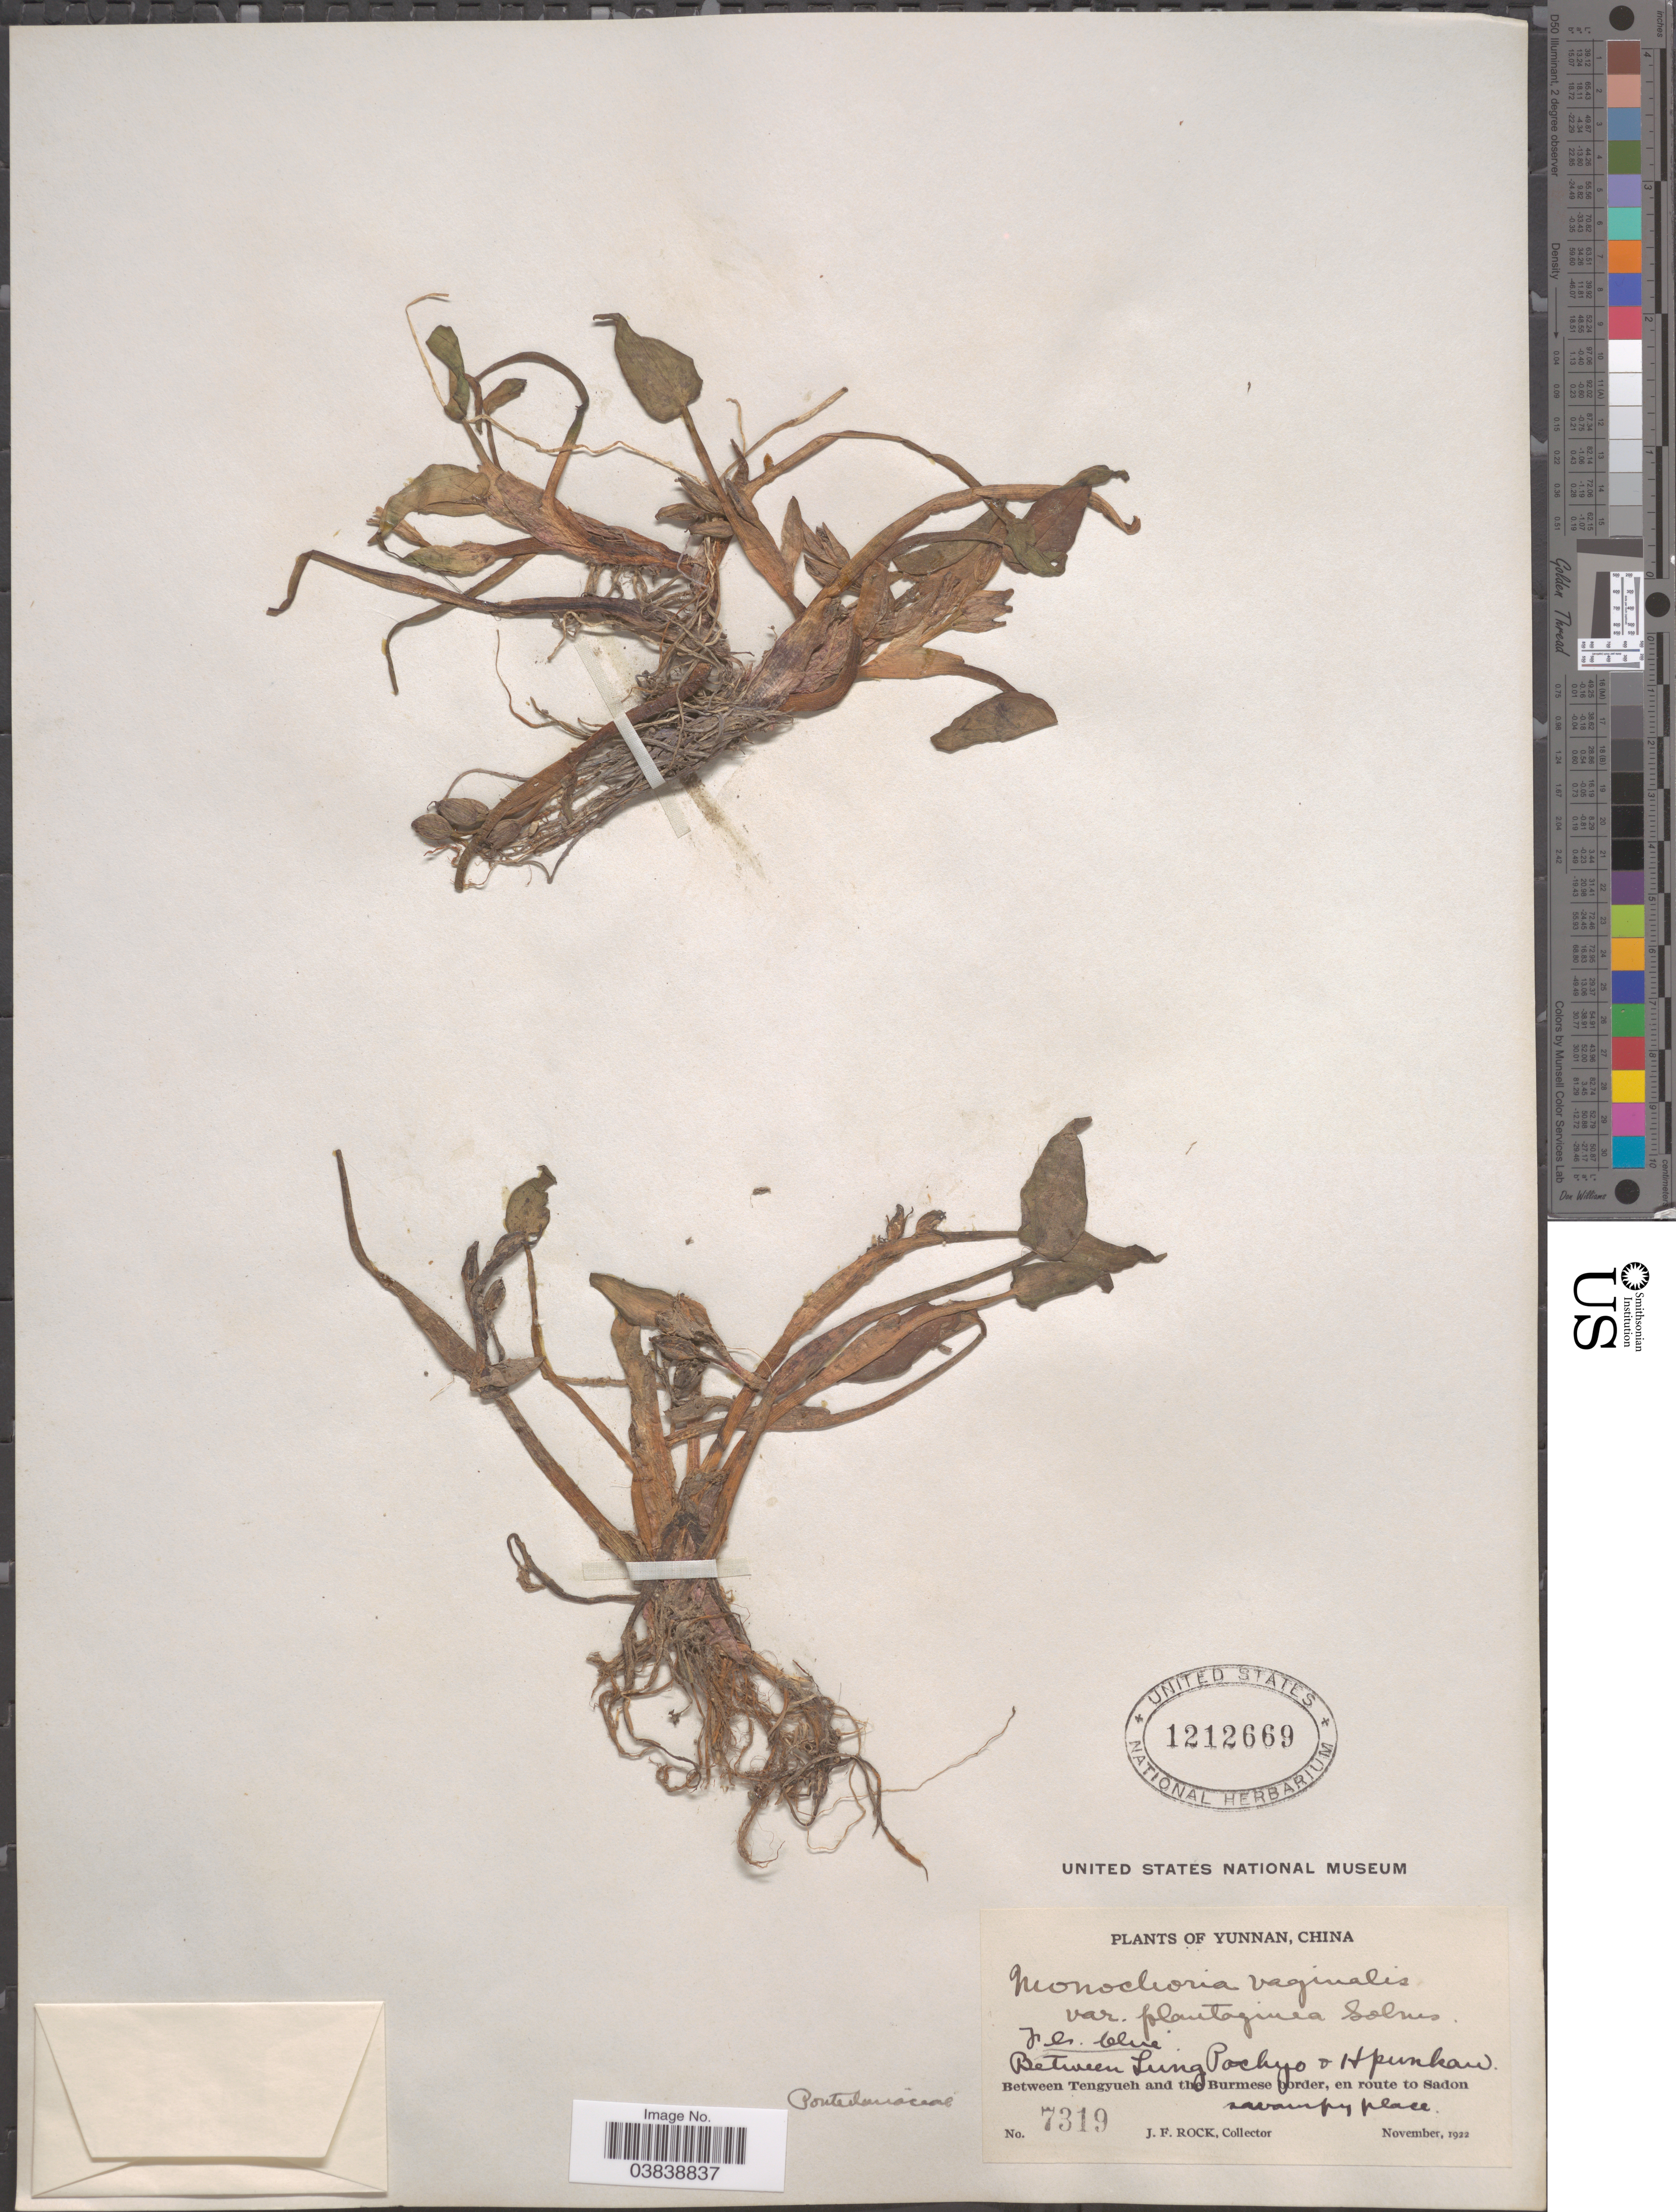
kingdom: Plantae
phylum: Tracheophyta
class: Liliopsida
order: Commelinales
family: Pontederiaceae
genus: Monochoria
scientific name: Monochoria vaginalis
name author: (Burm. f.) C. Presl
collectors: J. Rock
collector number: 7319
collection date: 1922-11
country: China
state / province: Yunnan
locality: Between Lung Pochyo & Hunkan [interpreted]. Between Tengyueh and the Burmese border, en route to Sadon.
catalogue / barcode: US 1212669